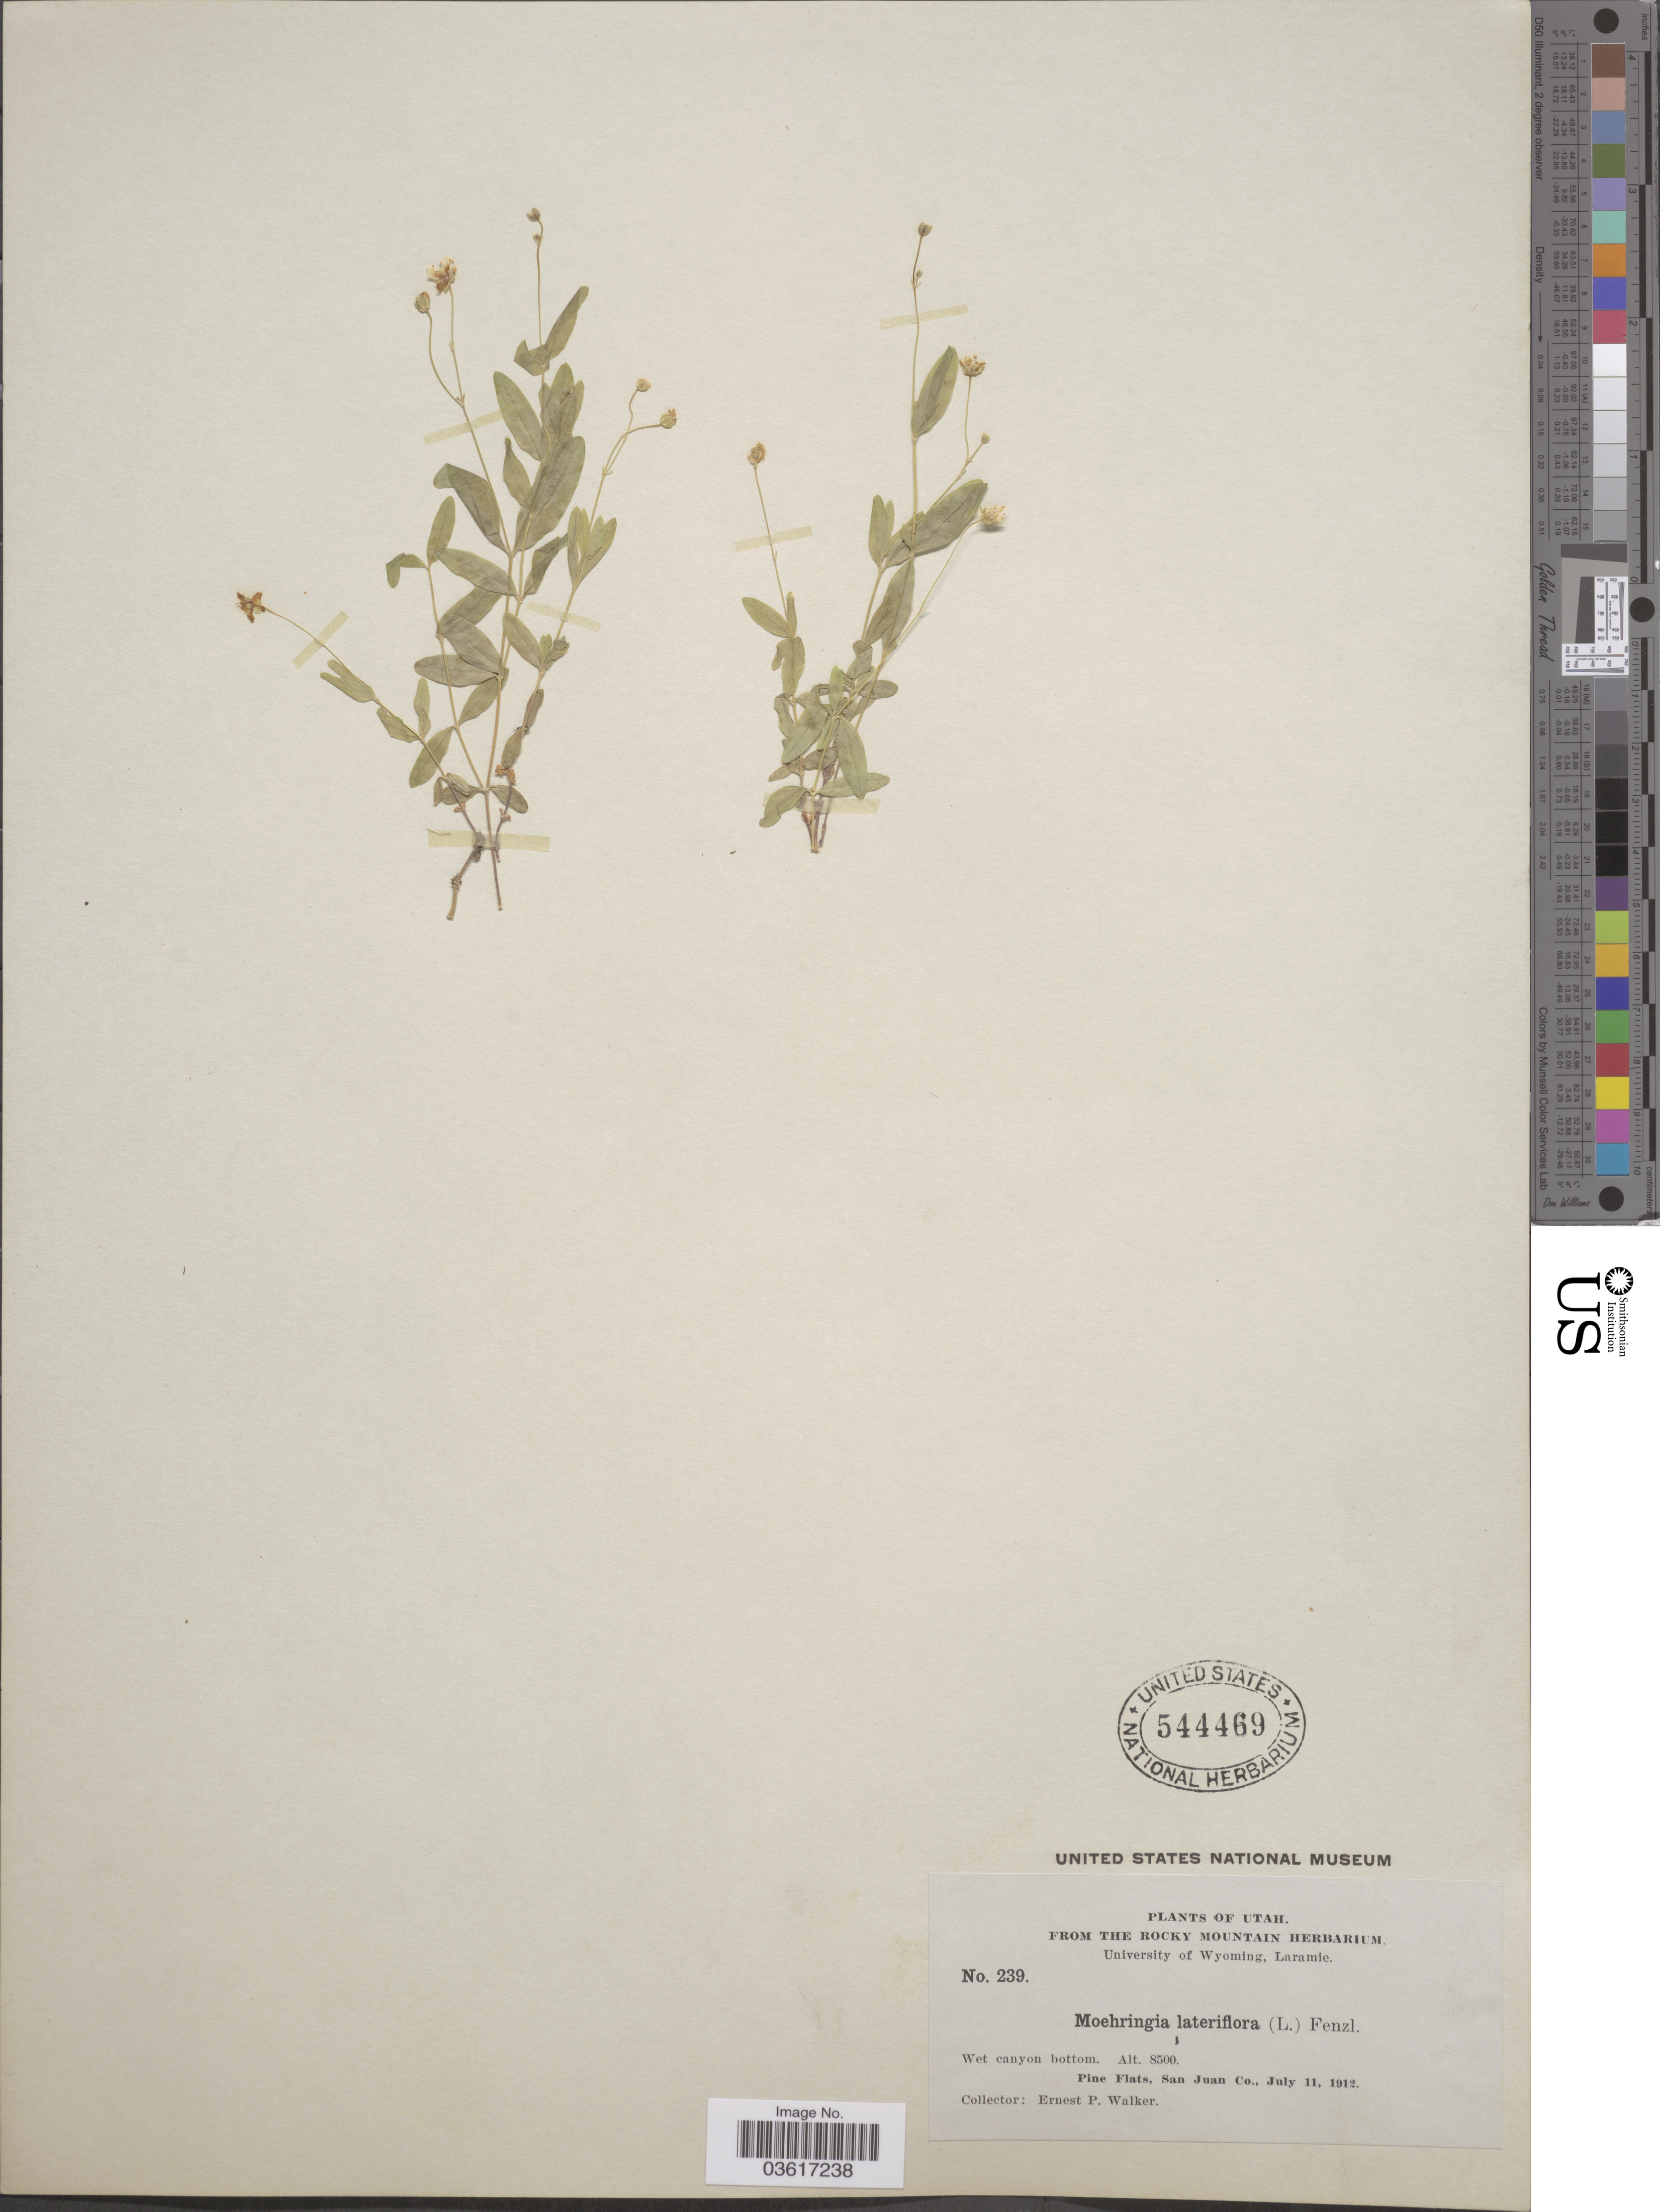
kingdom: Plantae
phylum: Tracheophyta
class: Magnoliopsida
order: Caryophyllales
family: Caryophyllaceae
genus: Moehringia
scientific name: Moehringia lateriflora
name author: (L.) Fenzl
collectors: E. P. Walker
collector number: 239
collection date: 1912-07-11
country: United States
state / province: Utah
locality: Pine Flats, San Juan Co.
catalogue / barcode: US 544469